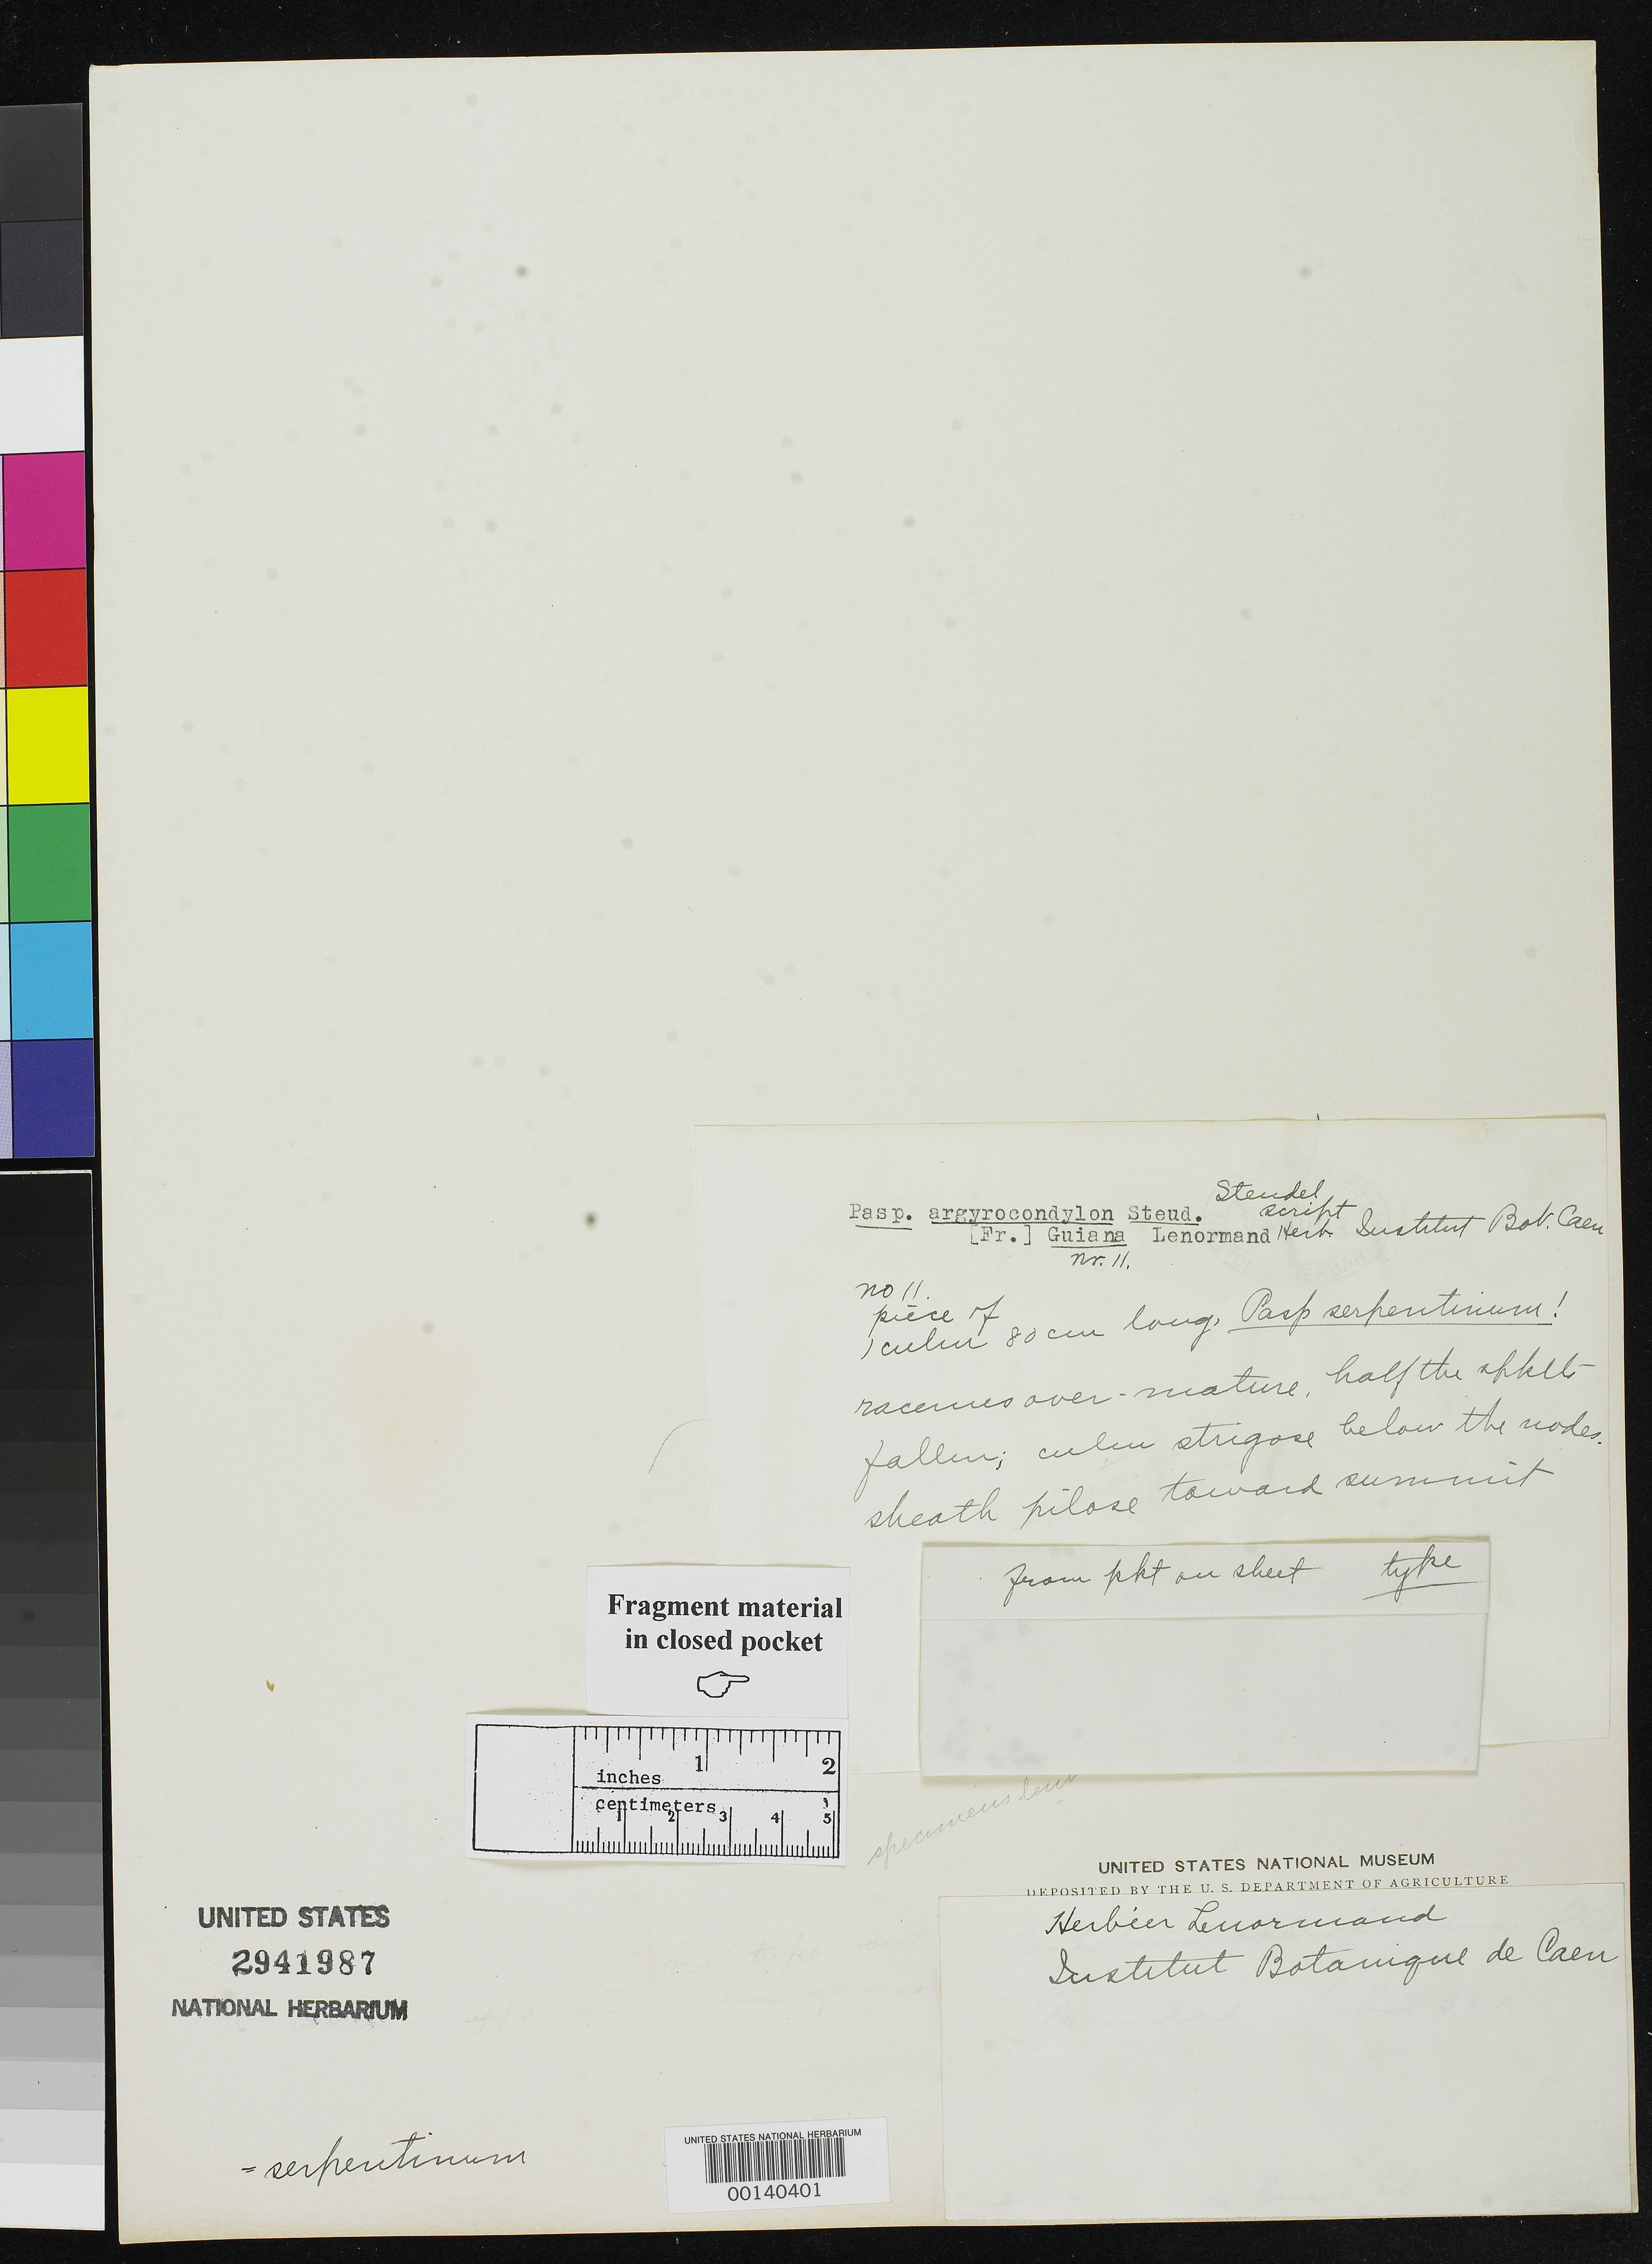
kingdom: Plantae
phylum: Tracheophyta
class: Liliopsida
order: Poales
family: Poaceae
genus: Paspalum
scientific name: Paspalum argyrocondylon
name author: Steud.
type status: Type Fragment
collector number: Guyana #11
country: Guyana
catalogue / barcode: US 2941987